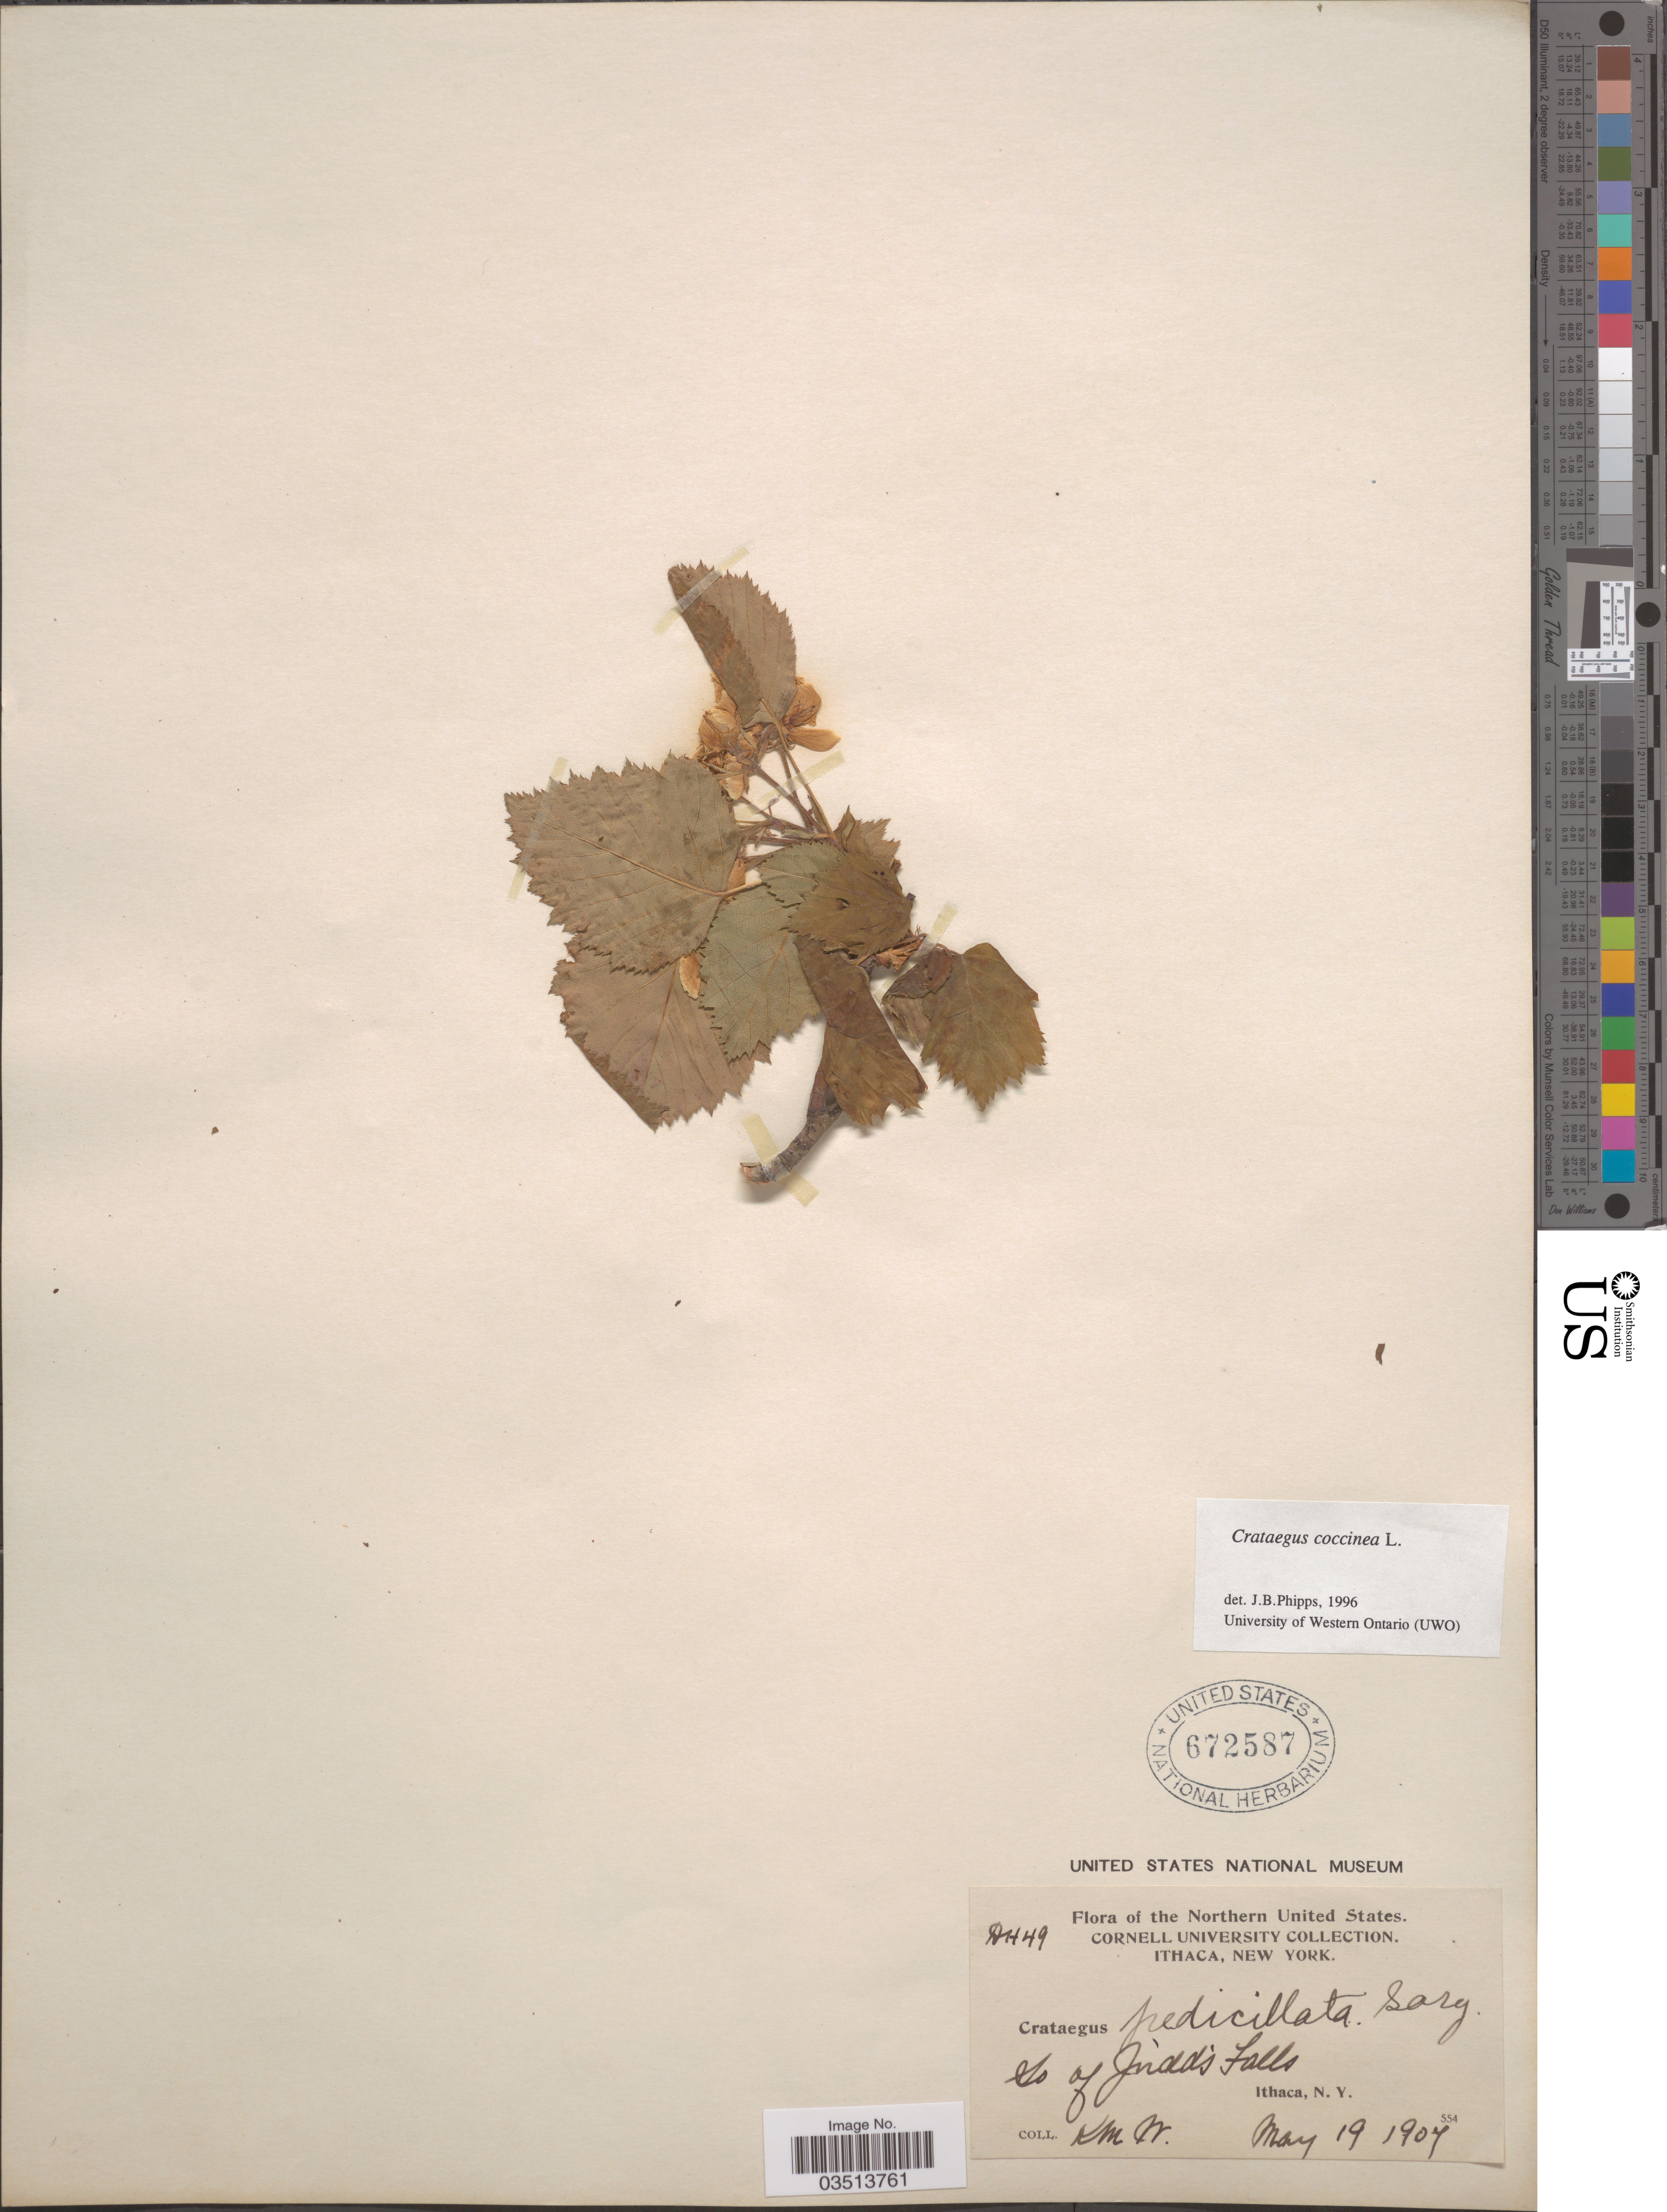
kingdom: Plantae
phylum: Tracheophyta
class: Magnoliopsida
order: Rosales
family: Rosaceae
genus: Crataegus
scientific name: Crataegus coccinea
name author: Ashe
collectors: K. M. Wiegand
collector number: DH49?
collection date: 1907-05-19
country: United States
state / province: New York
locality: The Northern United States. So of Judd's Falls. Ithaca.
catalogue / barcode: US 672587